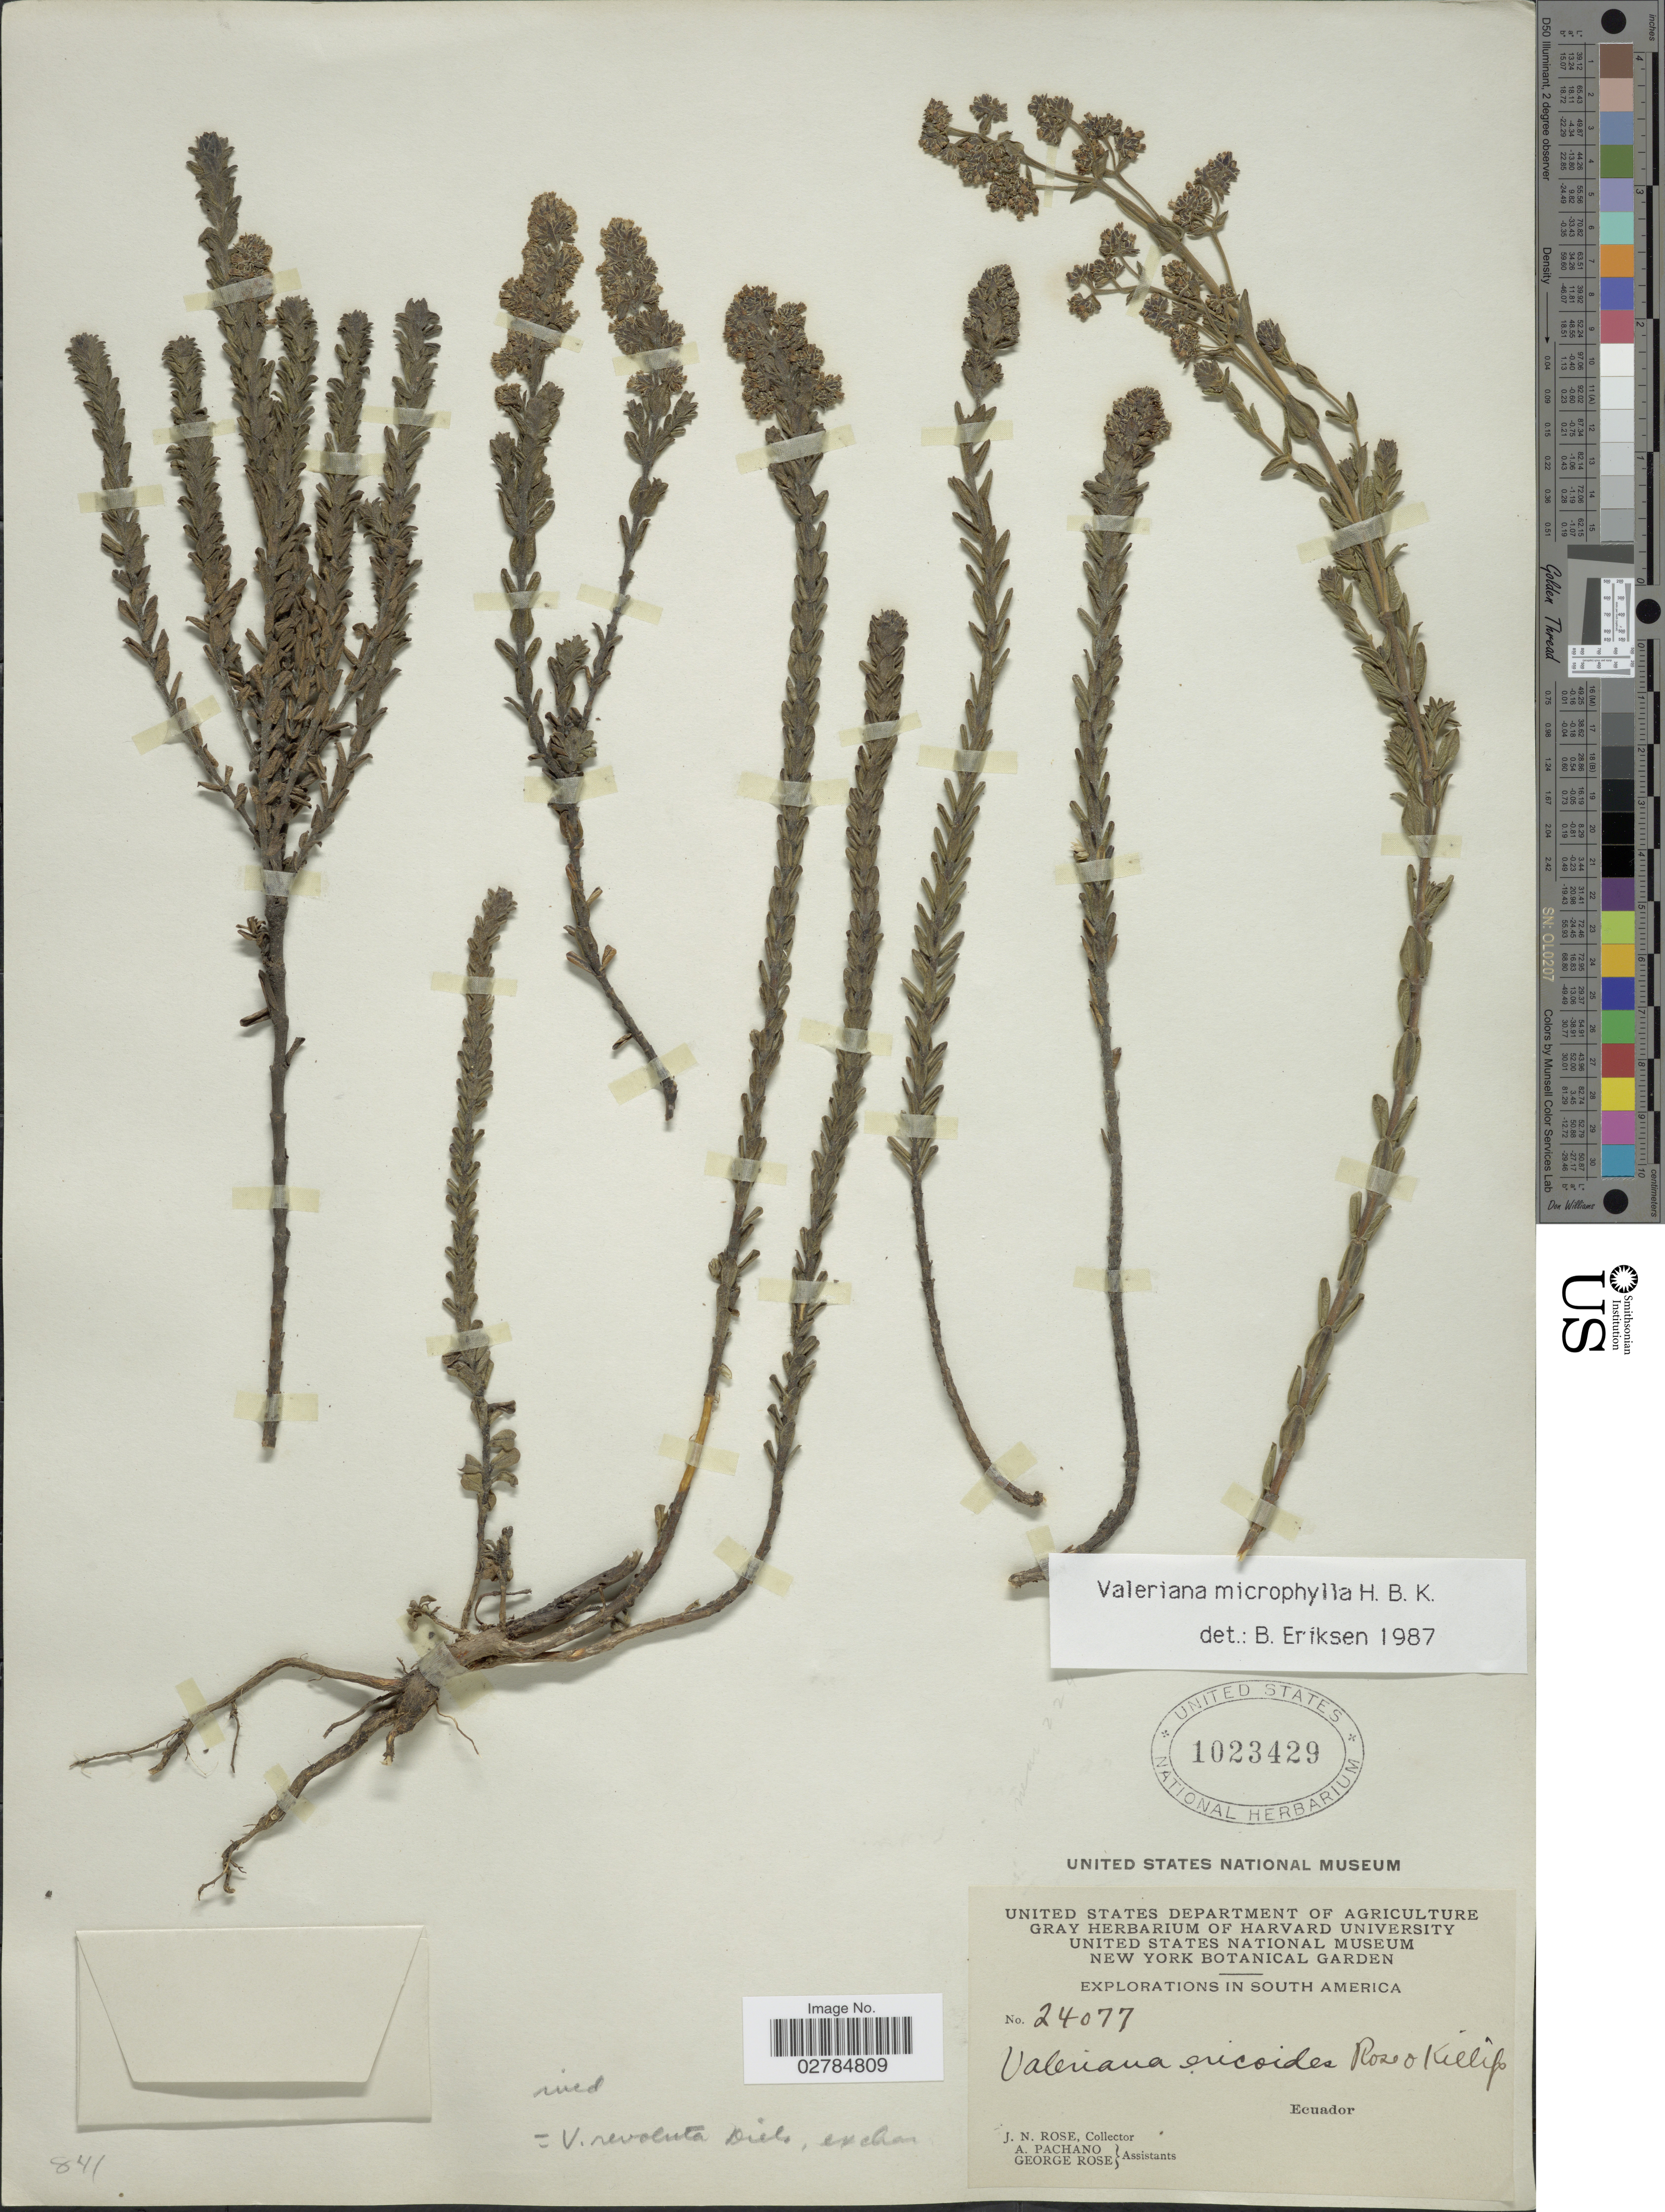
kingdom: Plantae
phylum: Tracheophyta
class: Magnoliopsida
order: Dipsacales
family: Caprifoliaceae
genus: Valeriana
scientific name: Valeriana microphylla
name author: Kunth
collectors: J. N. Rose, A. Pachano & G. Rose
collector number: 24077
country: Ecuador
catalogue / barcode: US 1023429